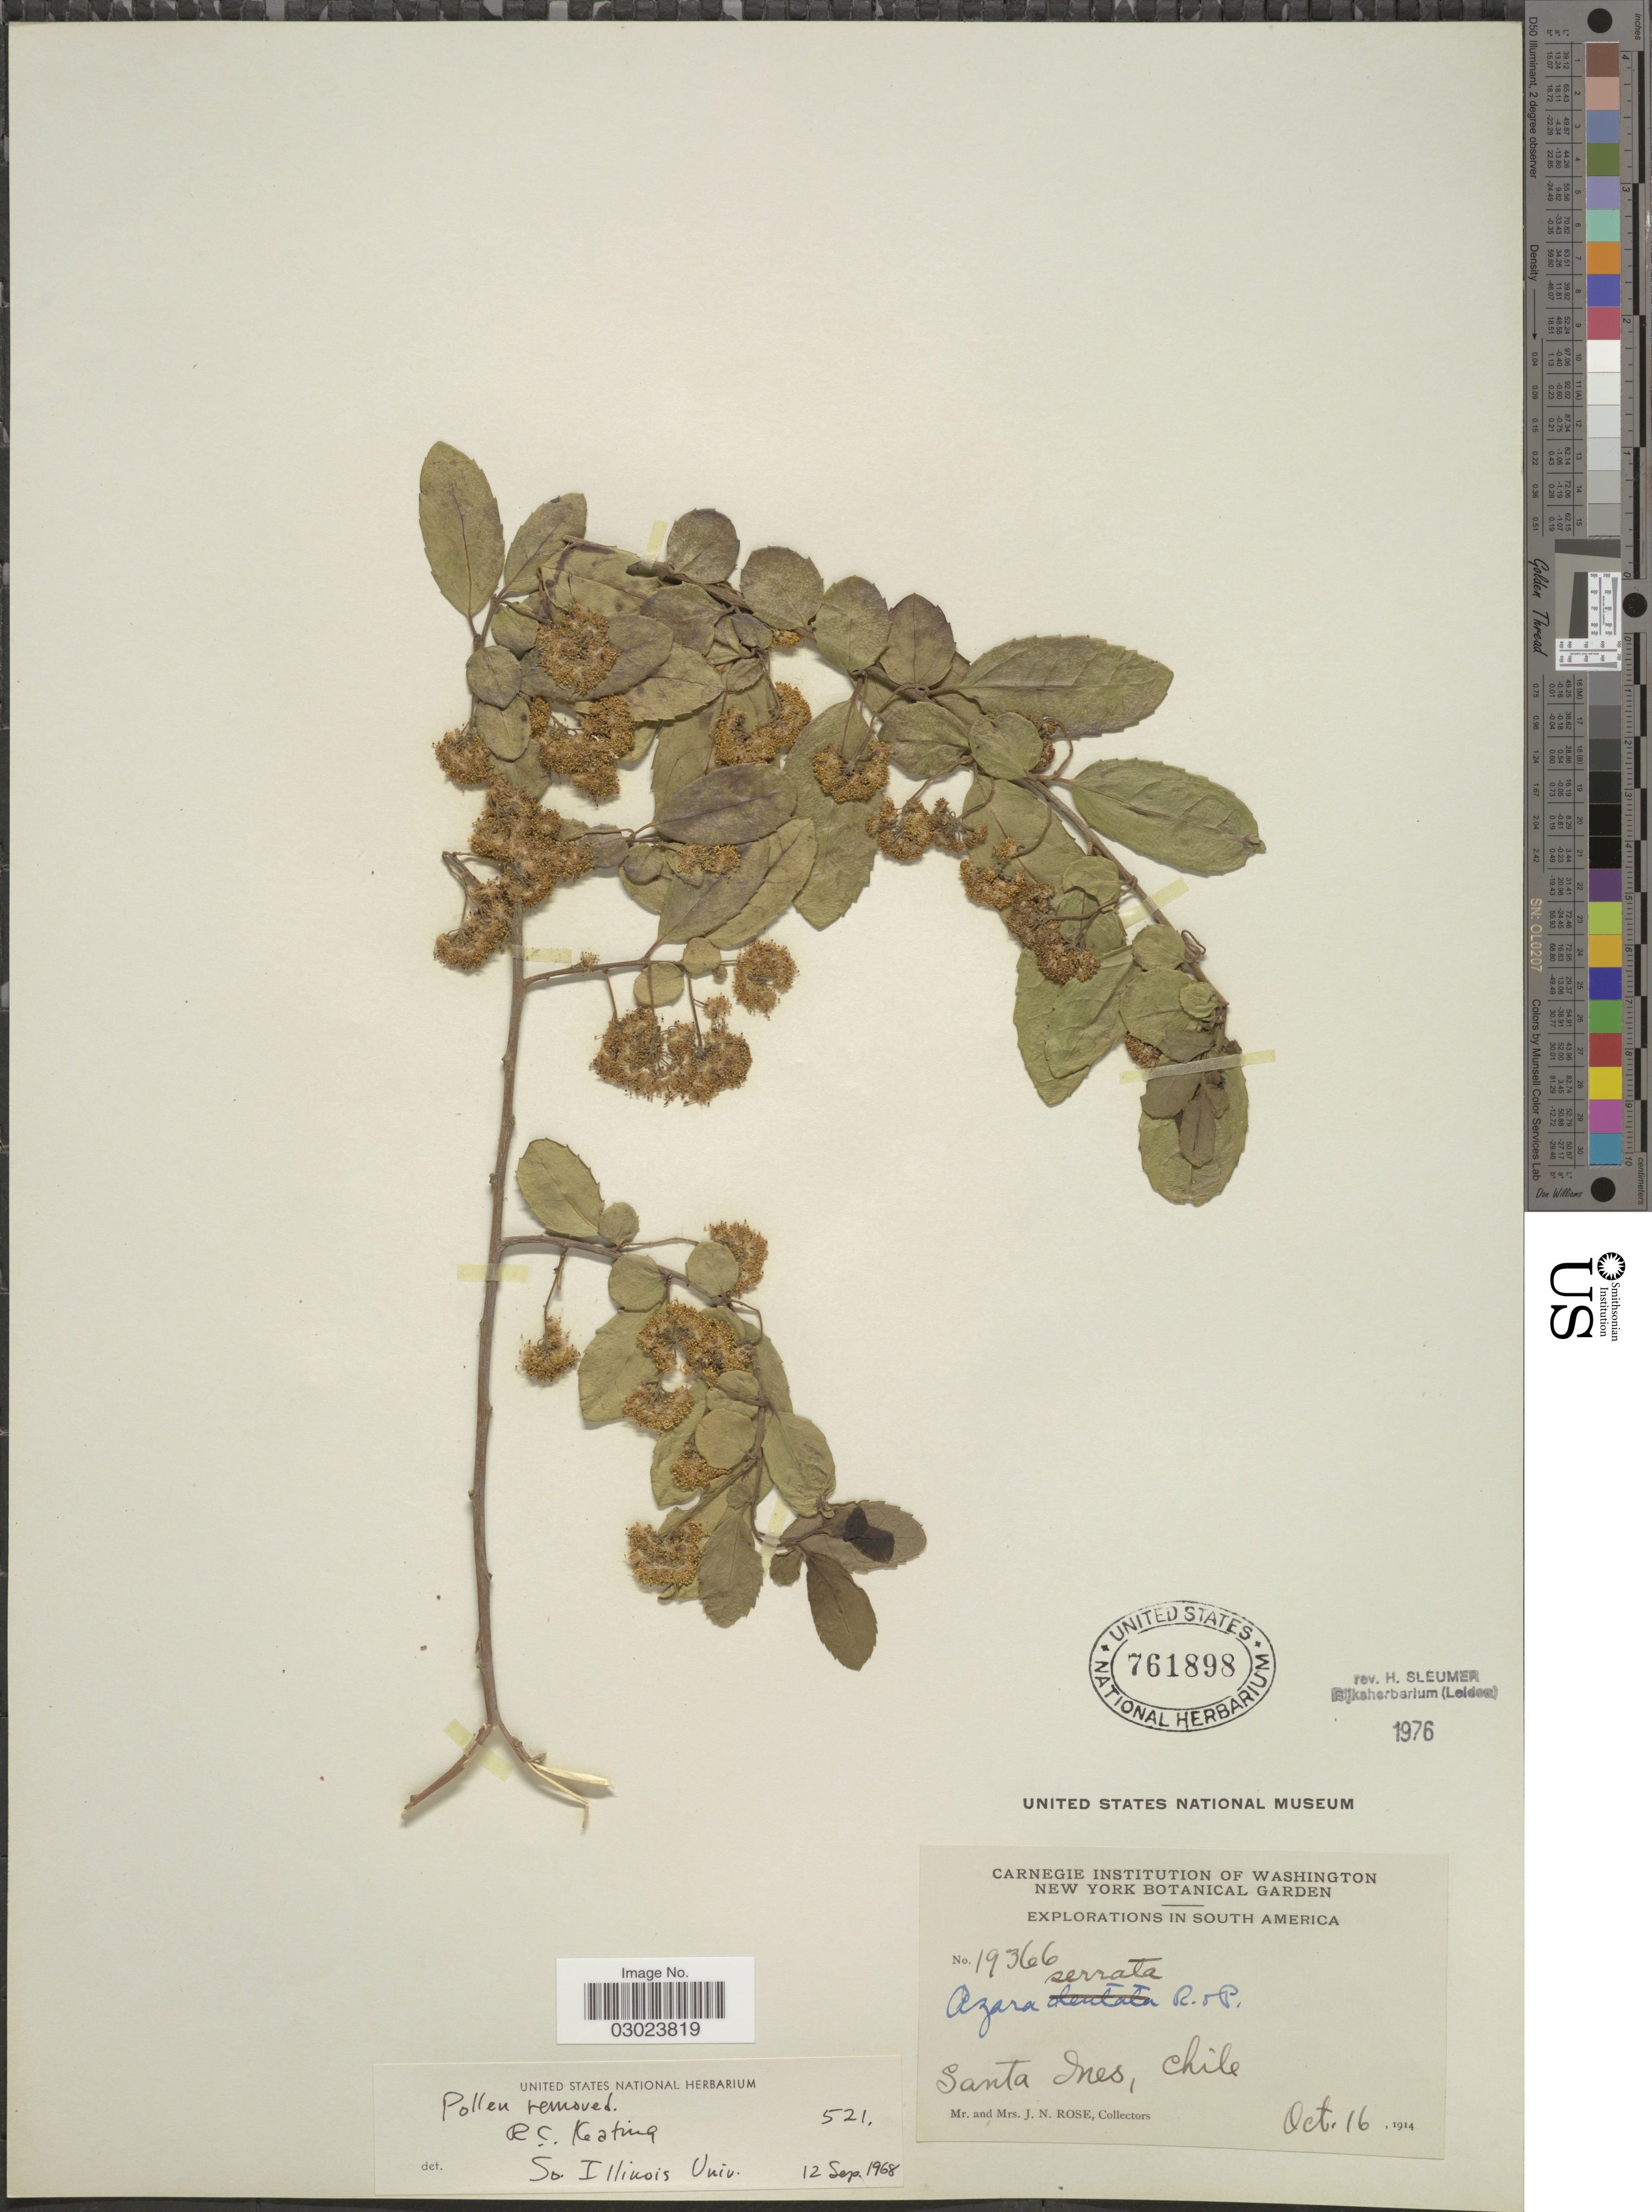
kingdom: Plantae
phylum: Tracheophyta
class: Magnoliopsida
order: Malpighiales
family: Salicaceae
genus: Azara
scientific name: Azara serrata var. serrata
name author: Ruiz & Pav.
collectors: J. N. Rose & L. B. Rose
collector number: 19366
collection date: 1914-10-16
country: Chile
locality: Santa Ines.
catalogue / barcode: US 761898